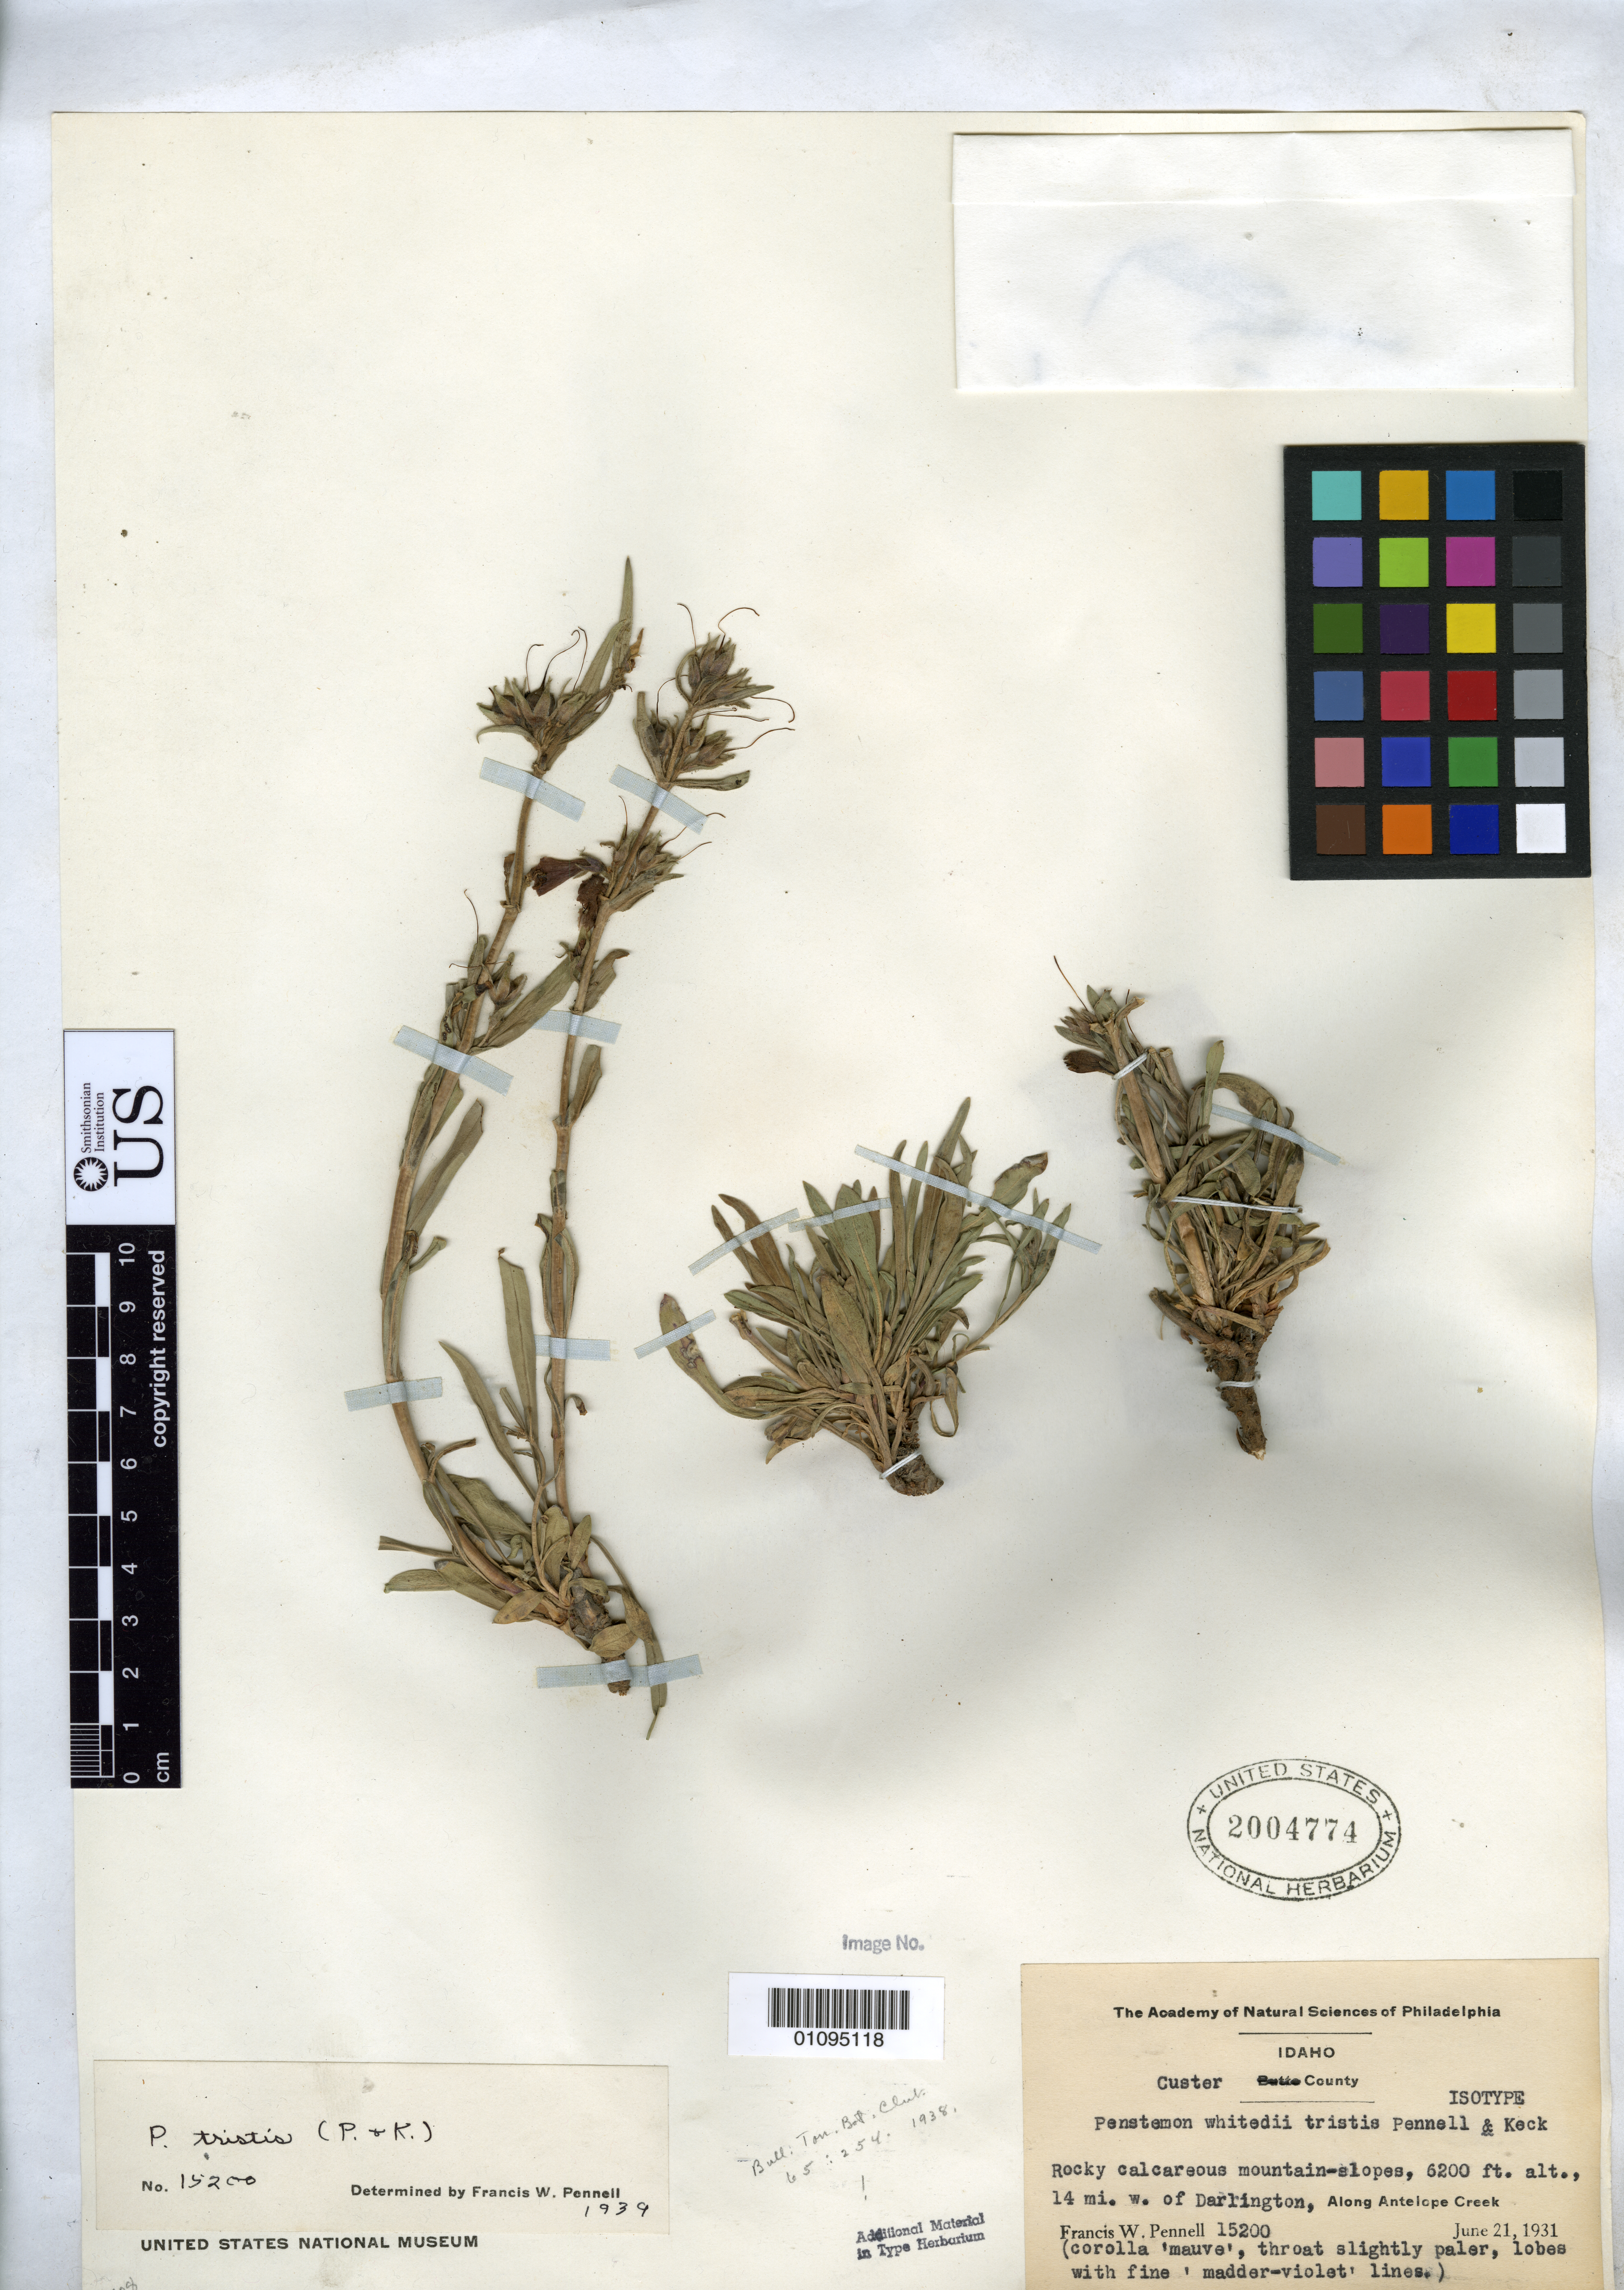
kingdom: Plantae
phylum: Tracheophyta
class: Magnoliopsida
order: Lamiales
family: Plantaginaceae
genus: Penstemon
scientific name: Penstemon whitedii subsp. tristis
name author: Pennell & D.D. Keck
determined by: Pennell, F. W.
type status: Isotype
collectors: F. W. Pennell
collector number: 15200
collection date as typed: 21 Jun 1931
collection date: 1931-06-21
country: United States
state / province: Idaho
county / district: Custer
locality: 14 mi W of Darlington along Antelope Creek.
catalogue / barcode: US 2004774